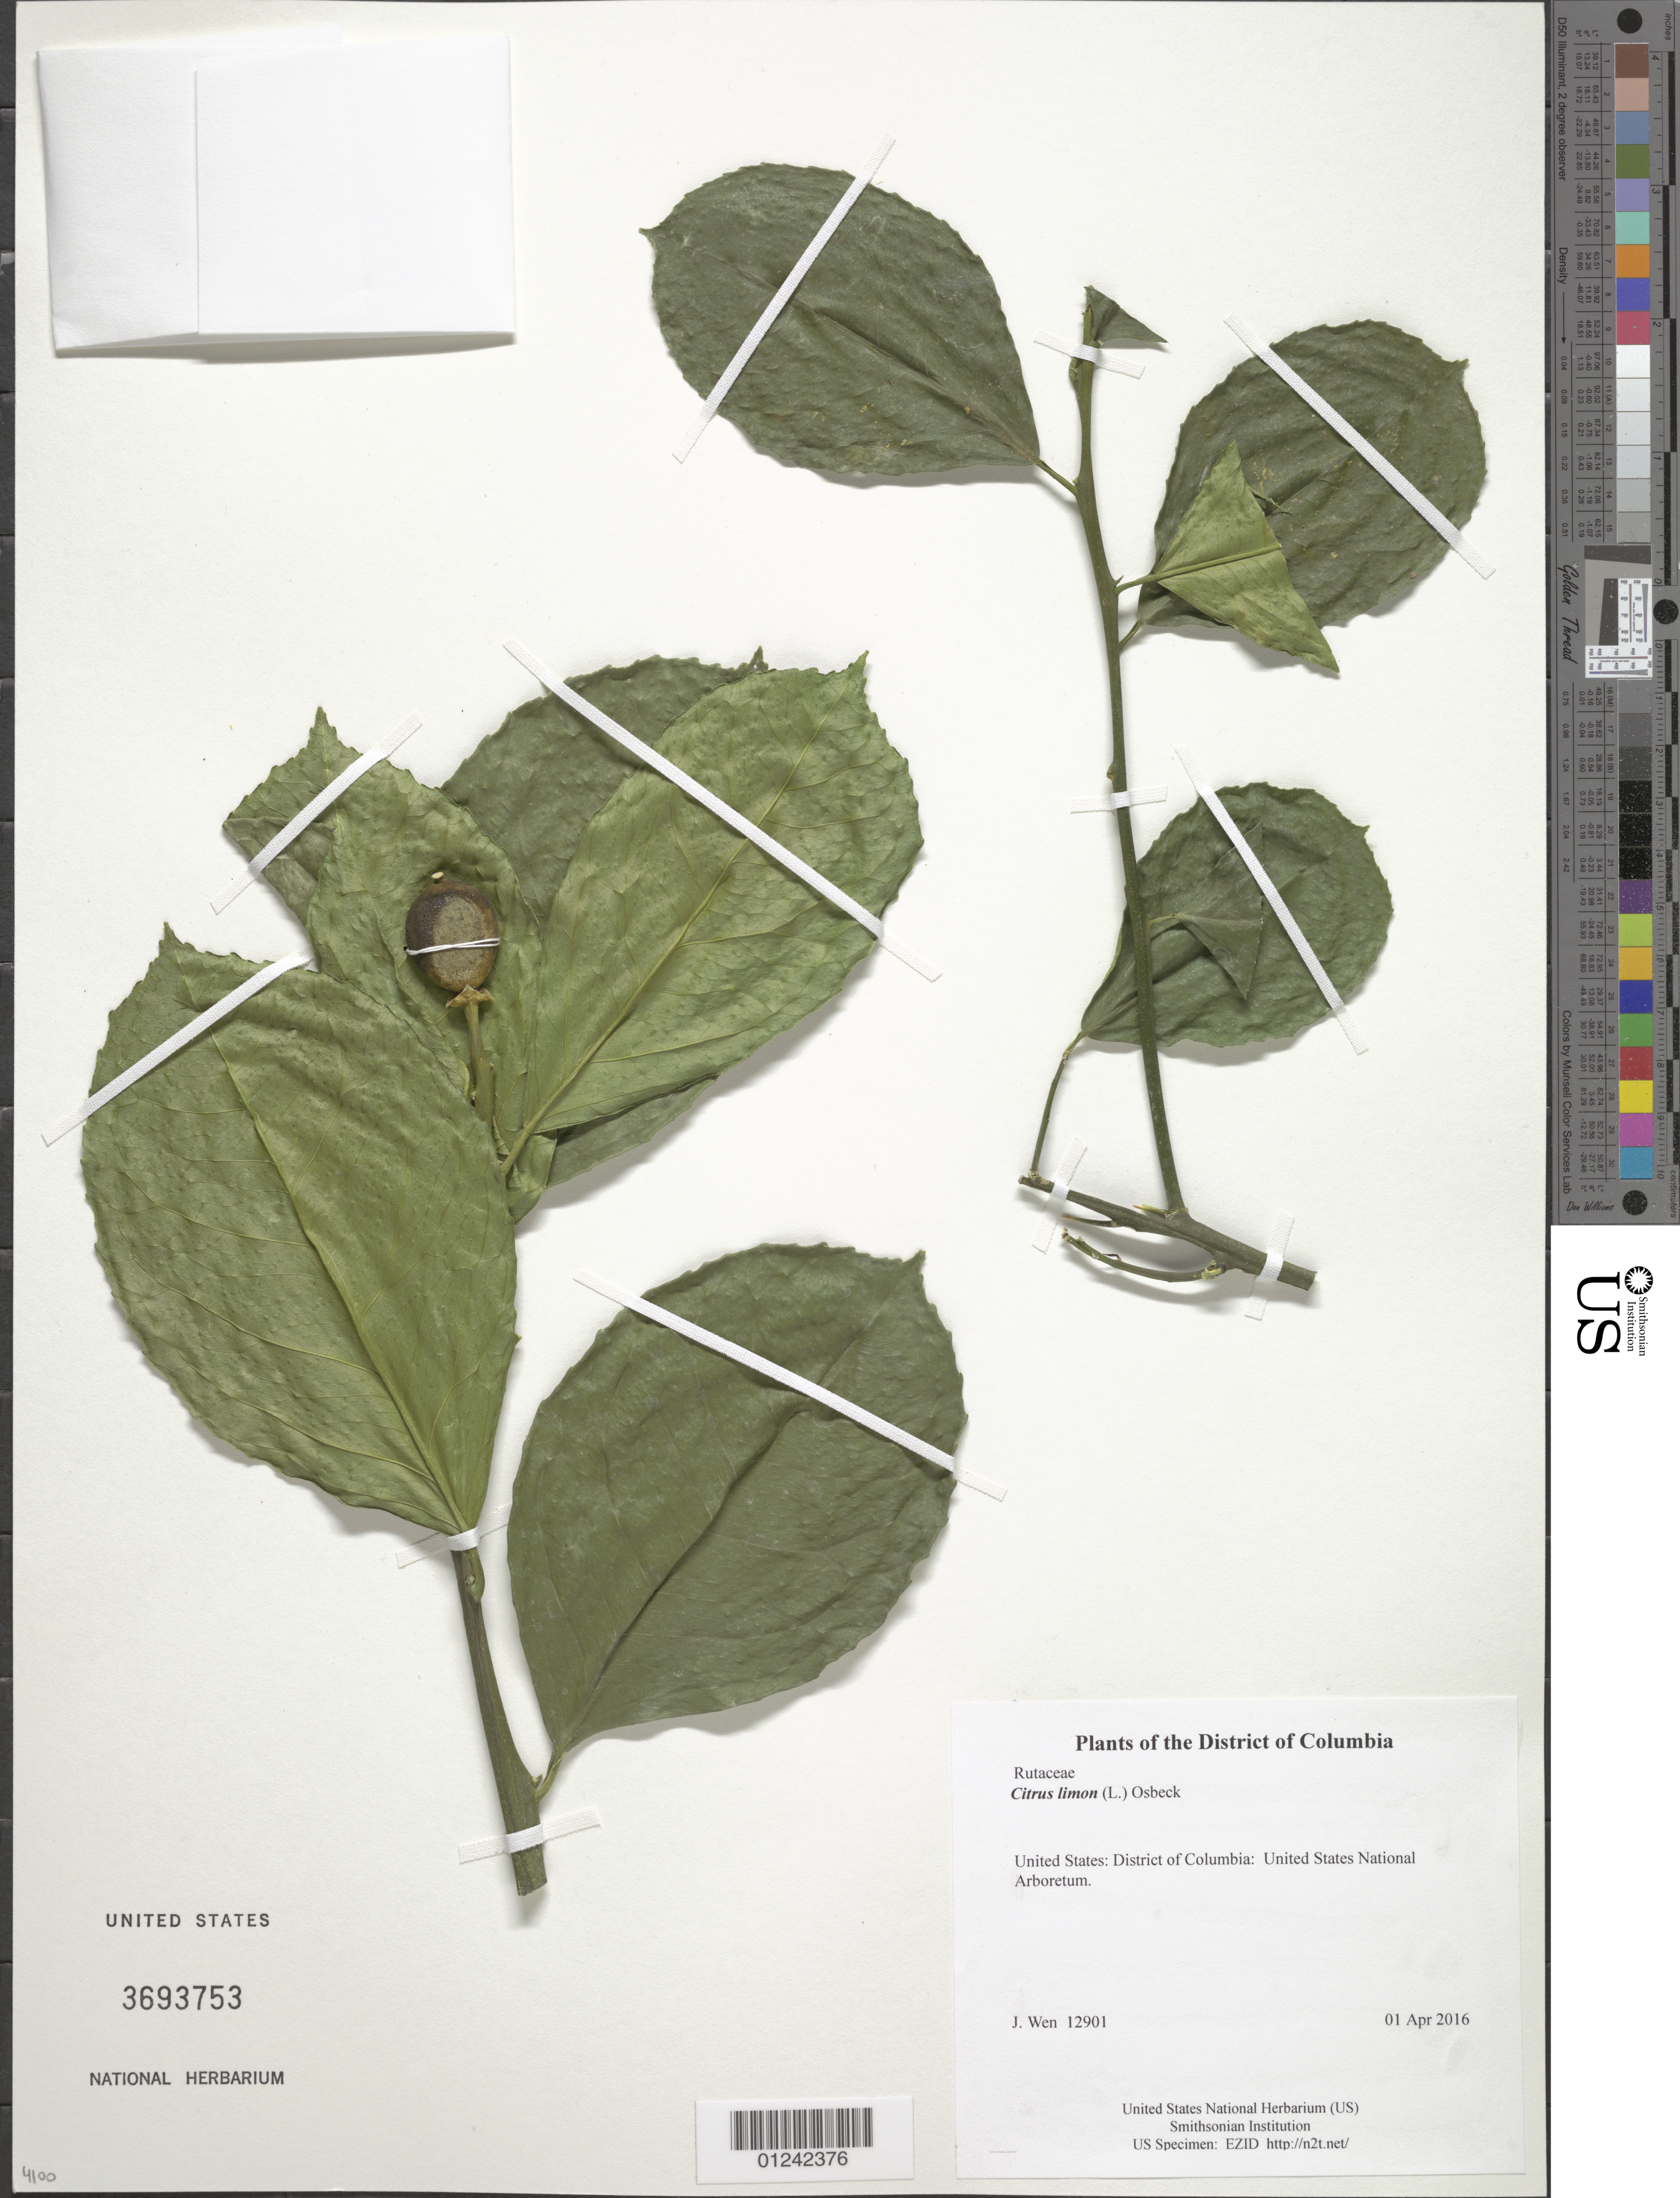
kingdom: Plantae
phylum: Tracheophyta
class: Magnoliopsida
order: Sapindales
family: Rutaceae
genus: Citrus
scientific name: Citrus x limon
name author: (L.) Osbeck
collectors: J. Wen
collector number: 12901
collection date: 2016-04-01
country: United States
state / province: District of Columbia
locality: United States National Arboretum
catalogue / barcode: US 3693753